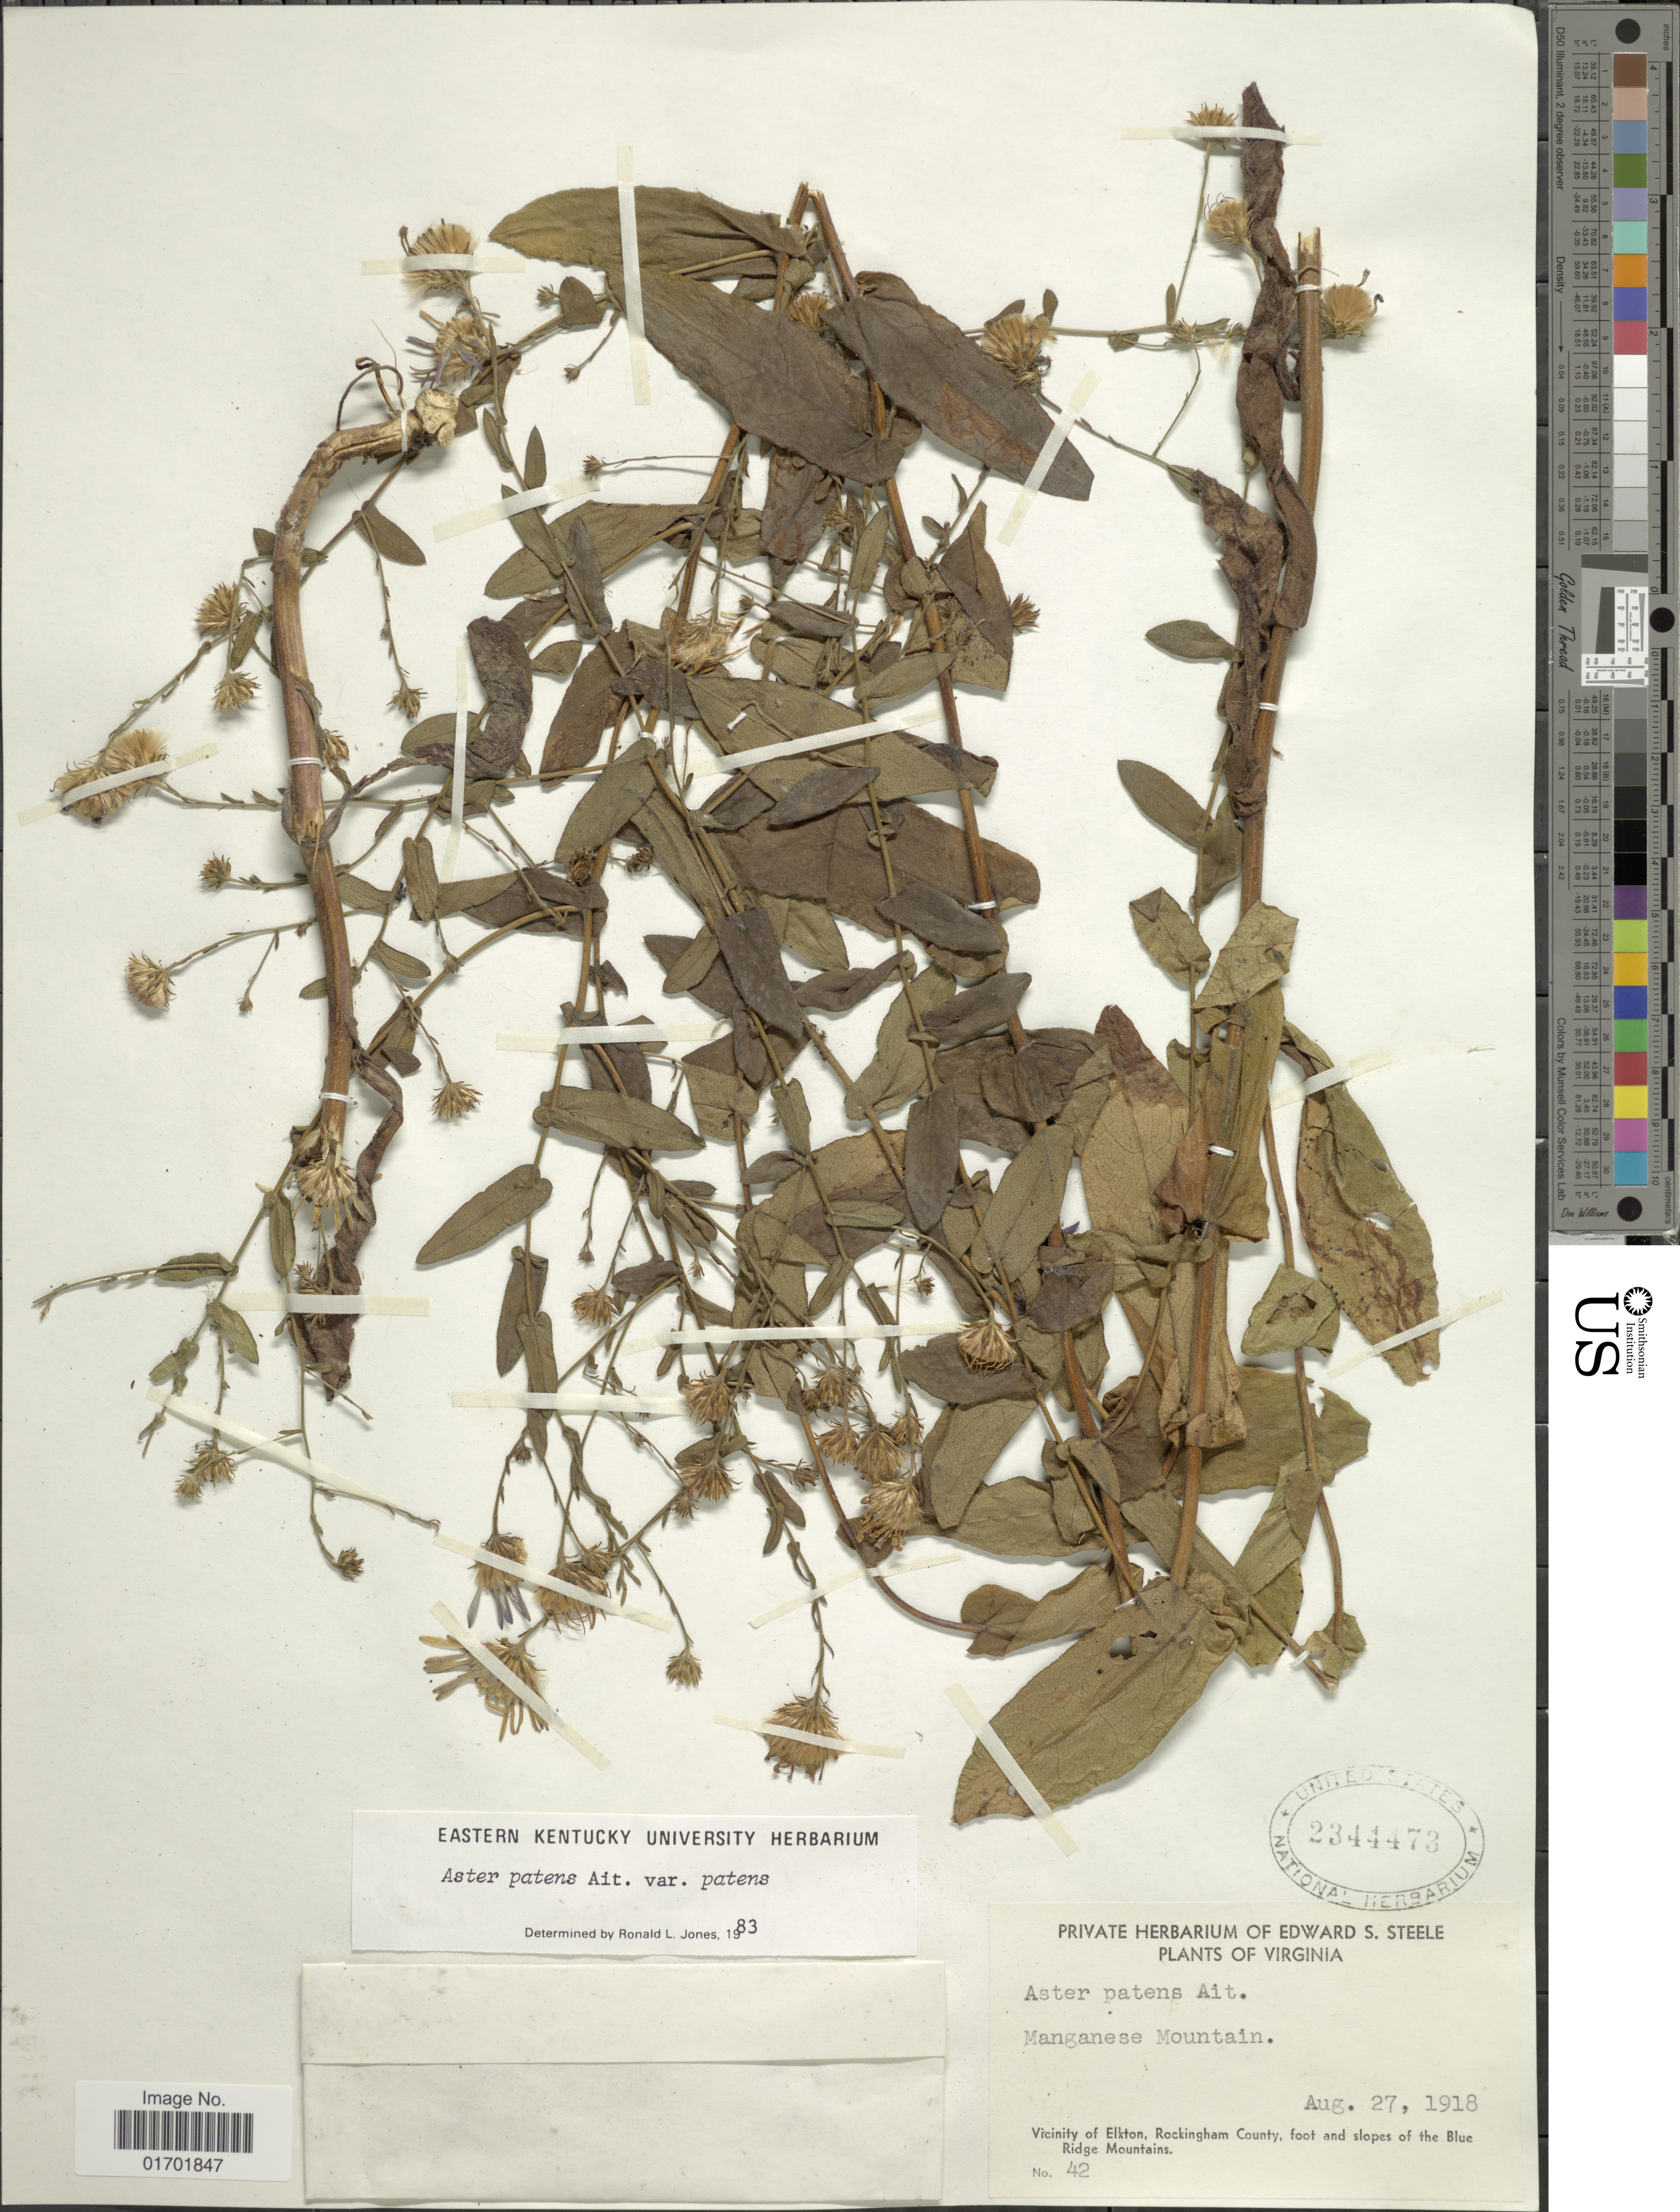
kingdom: Plantae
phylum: Tracheophyta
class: Magnoliopsida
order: Asterales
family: Asteraceae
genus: Symphyotrichum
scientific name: Symphyotrichum patens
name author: (Aiton) G.L. Nesom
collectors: ex herb. Edward S. Steele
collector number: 42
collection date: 1918-08-27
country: United States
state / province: Virginia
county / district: Rockingham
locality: Magnese Mountain, Vicinity of Elkton, foot and slopes of the Blue Ridge Mountains.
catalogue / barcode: US 2344473